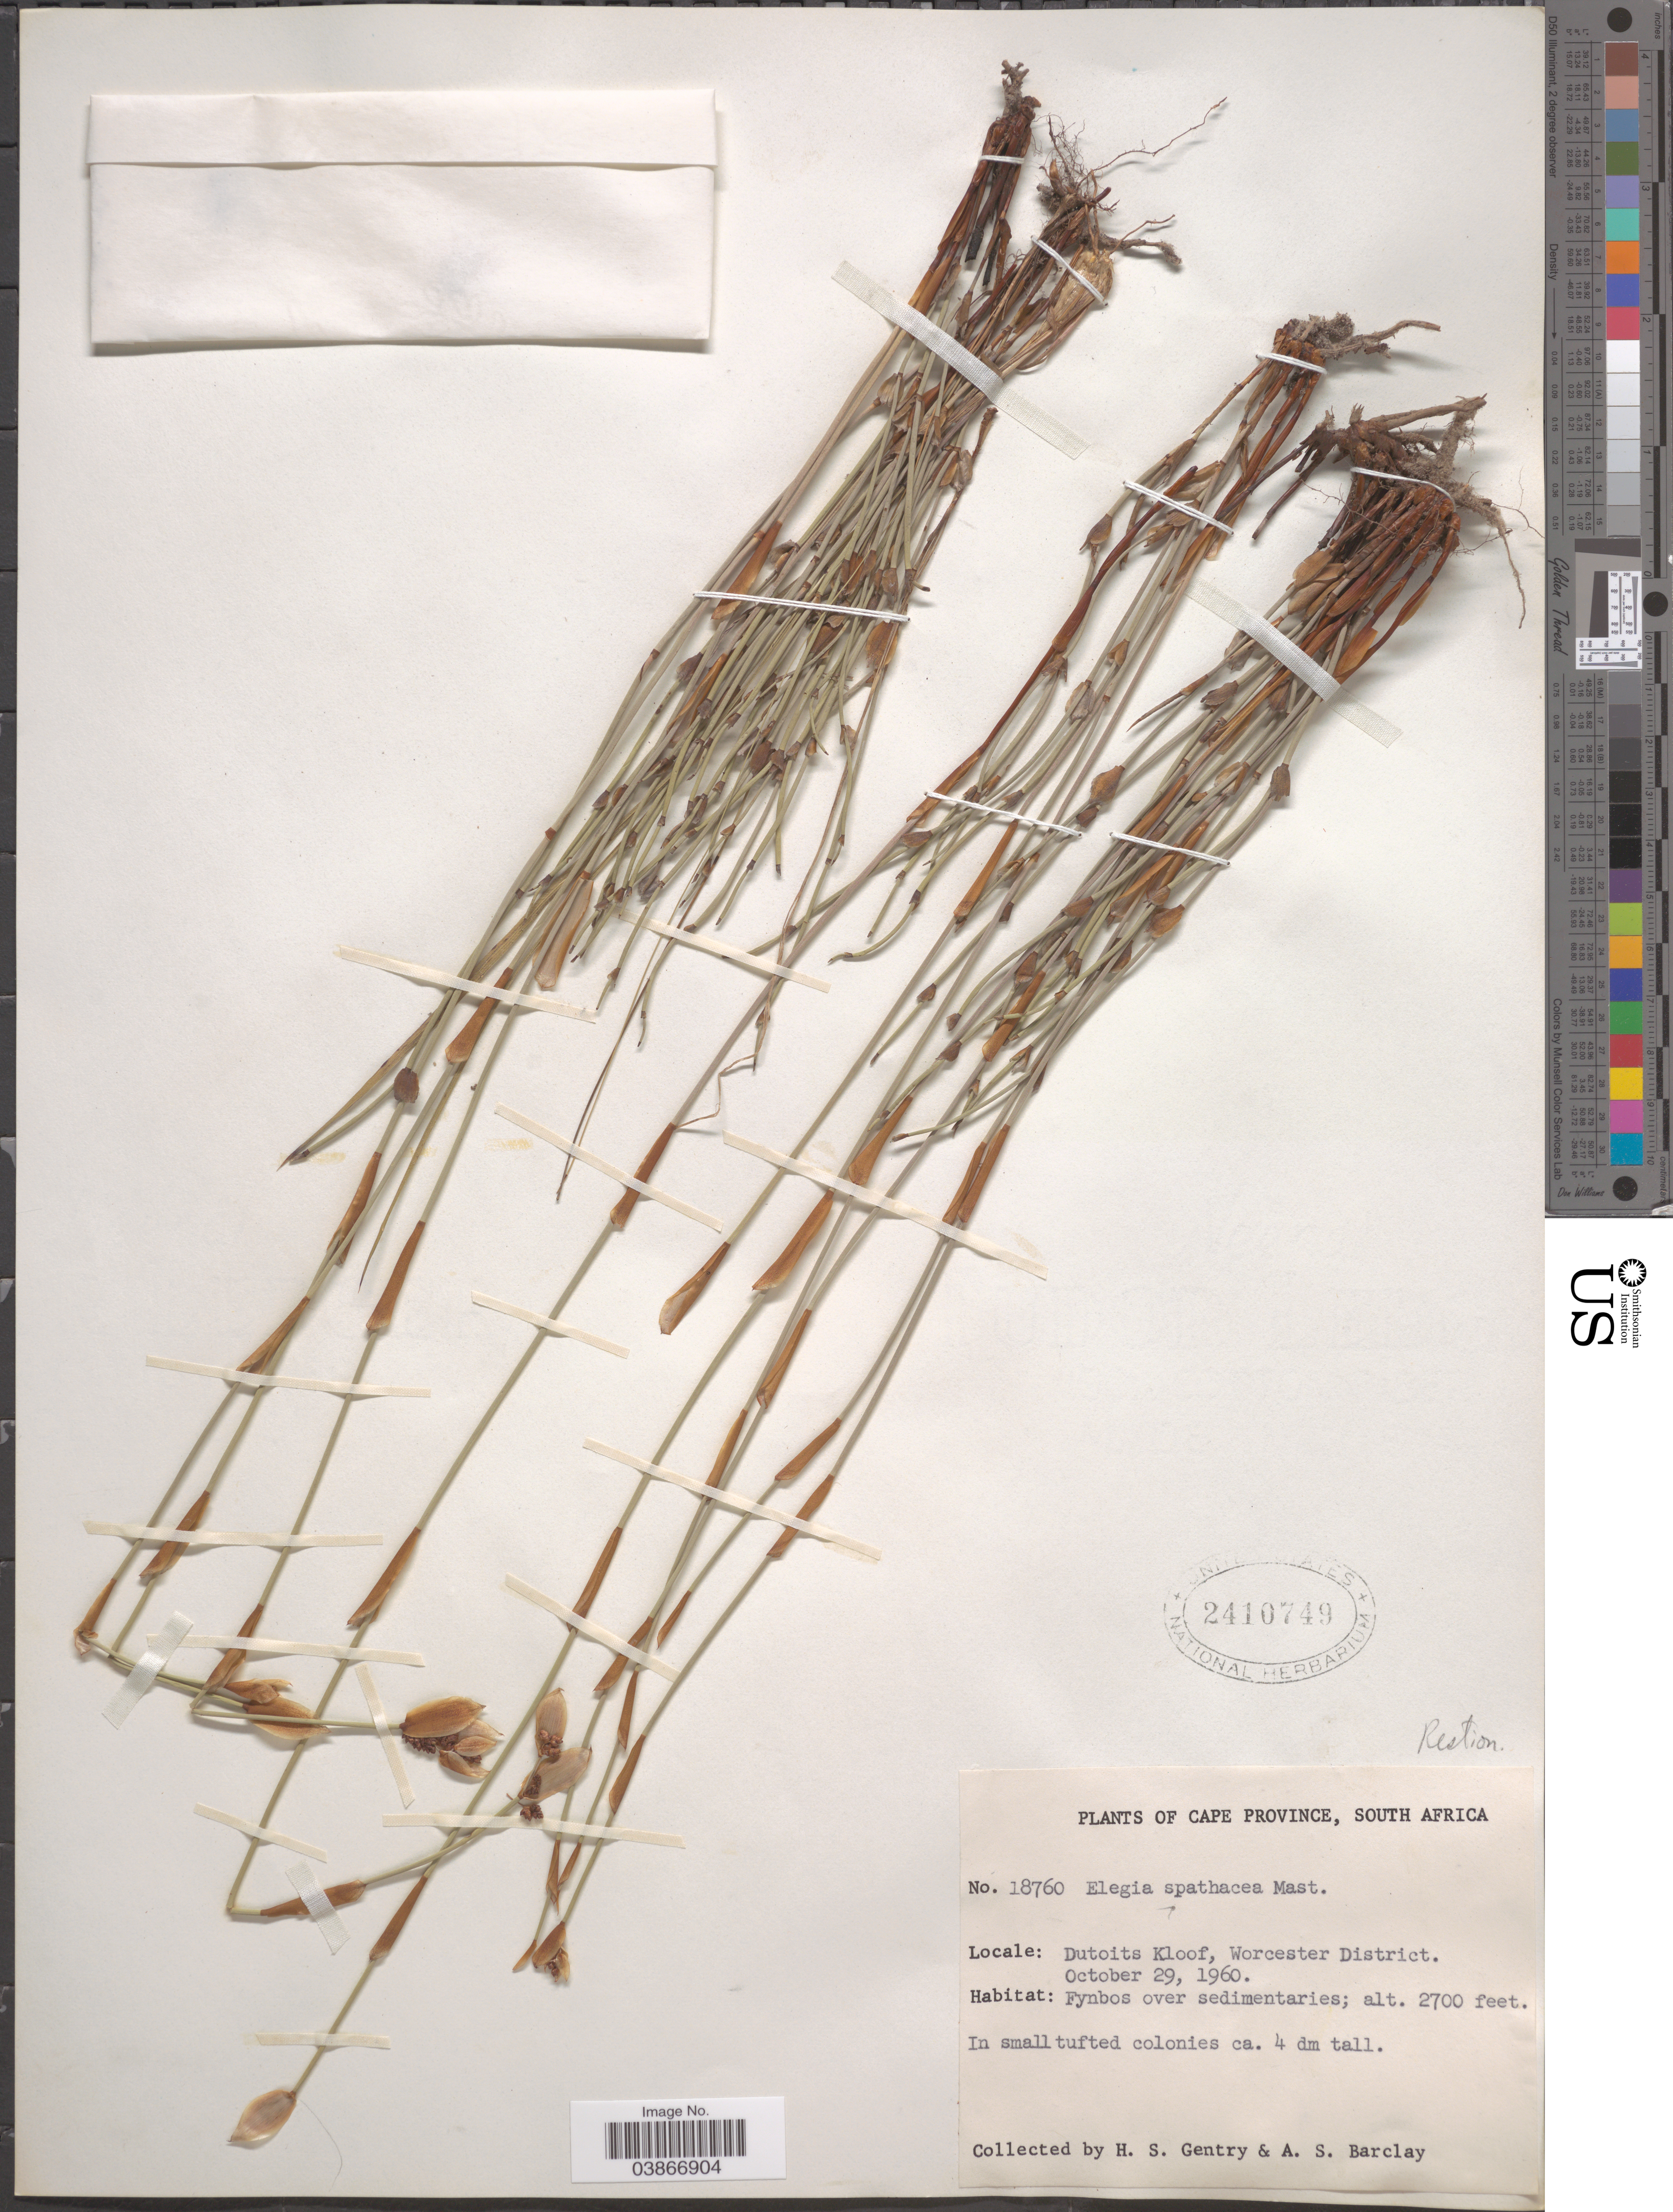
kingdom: Plantae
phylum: Tracheophyta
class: Liliopsida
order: Poales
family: Restionaceae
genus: Elegia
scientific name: Elegia spathacea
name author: Mast.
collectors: H. S. Gentry & A. S. Barclay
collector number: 18760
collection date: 1960-10-29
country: South Africa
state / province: Western Cape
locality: Dutoits Kloof, Worcester District.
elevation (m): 823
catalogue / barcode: US 2410749